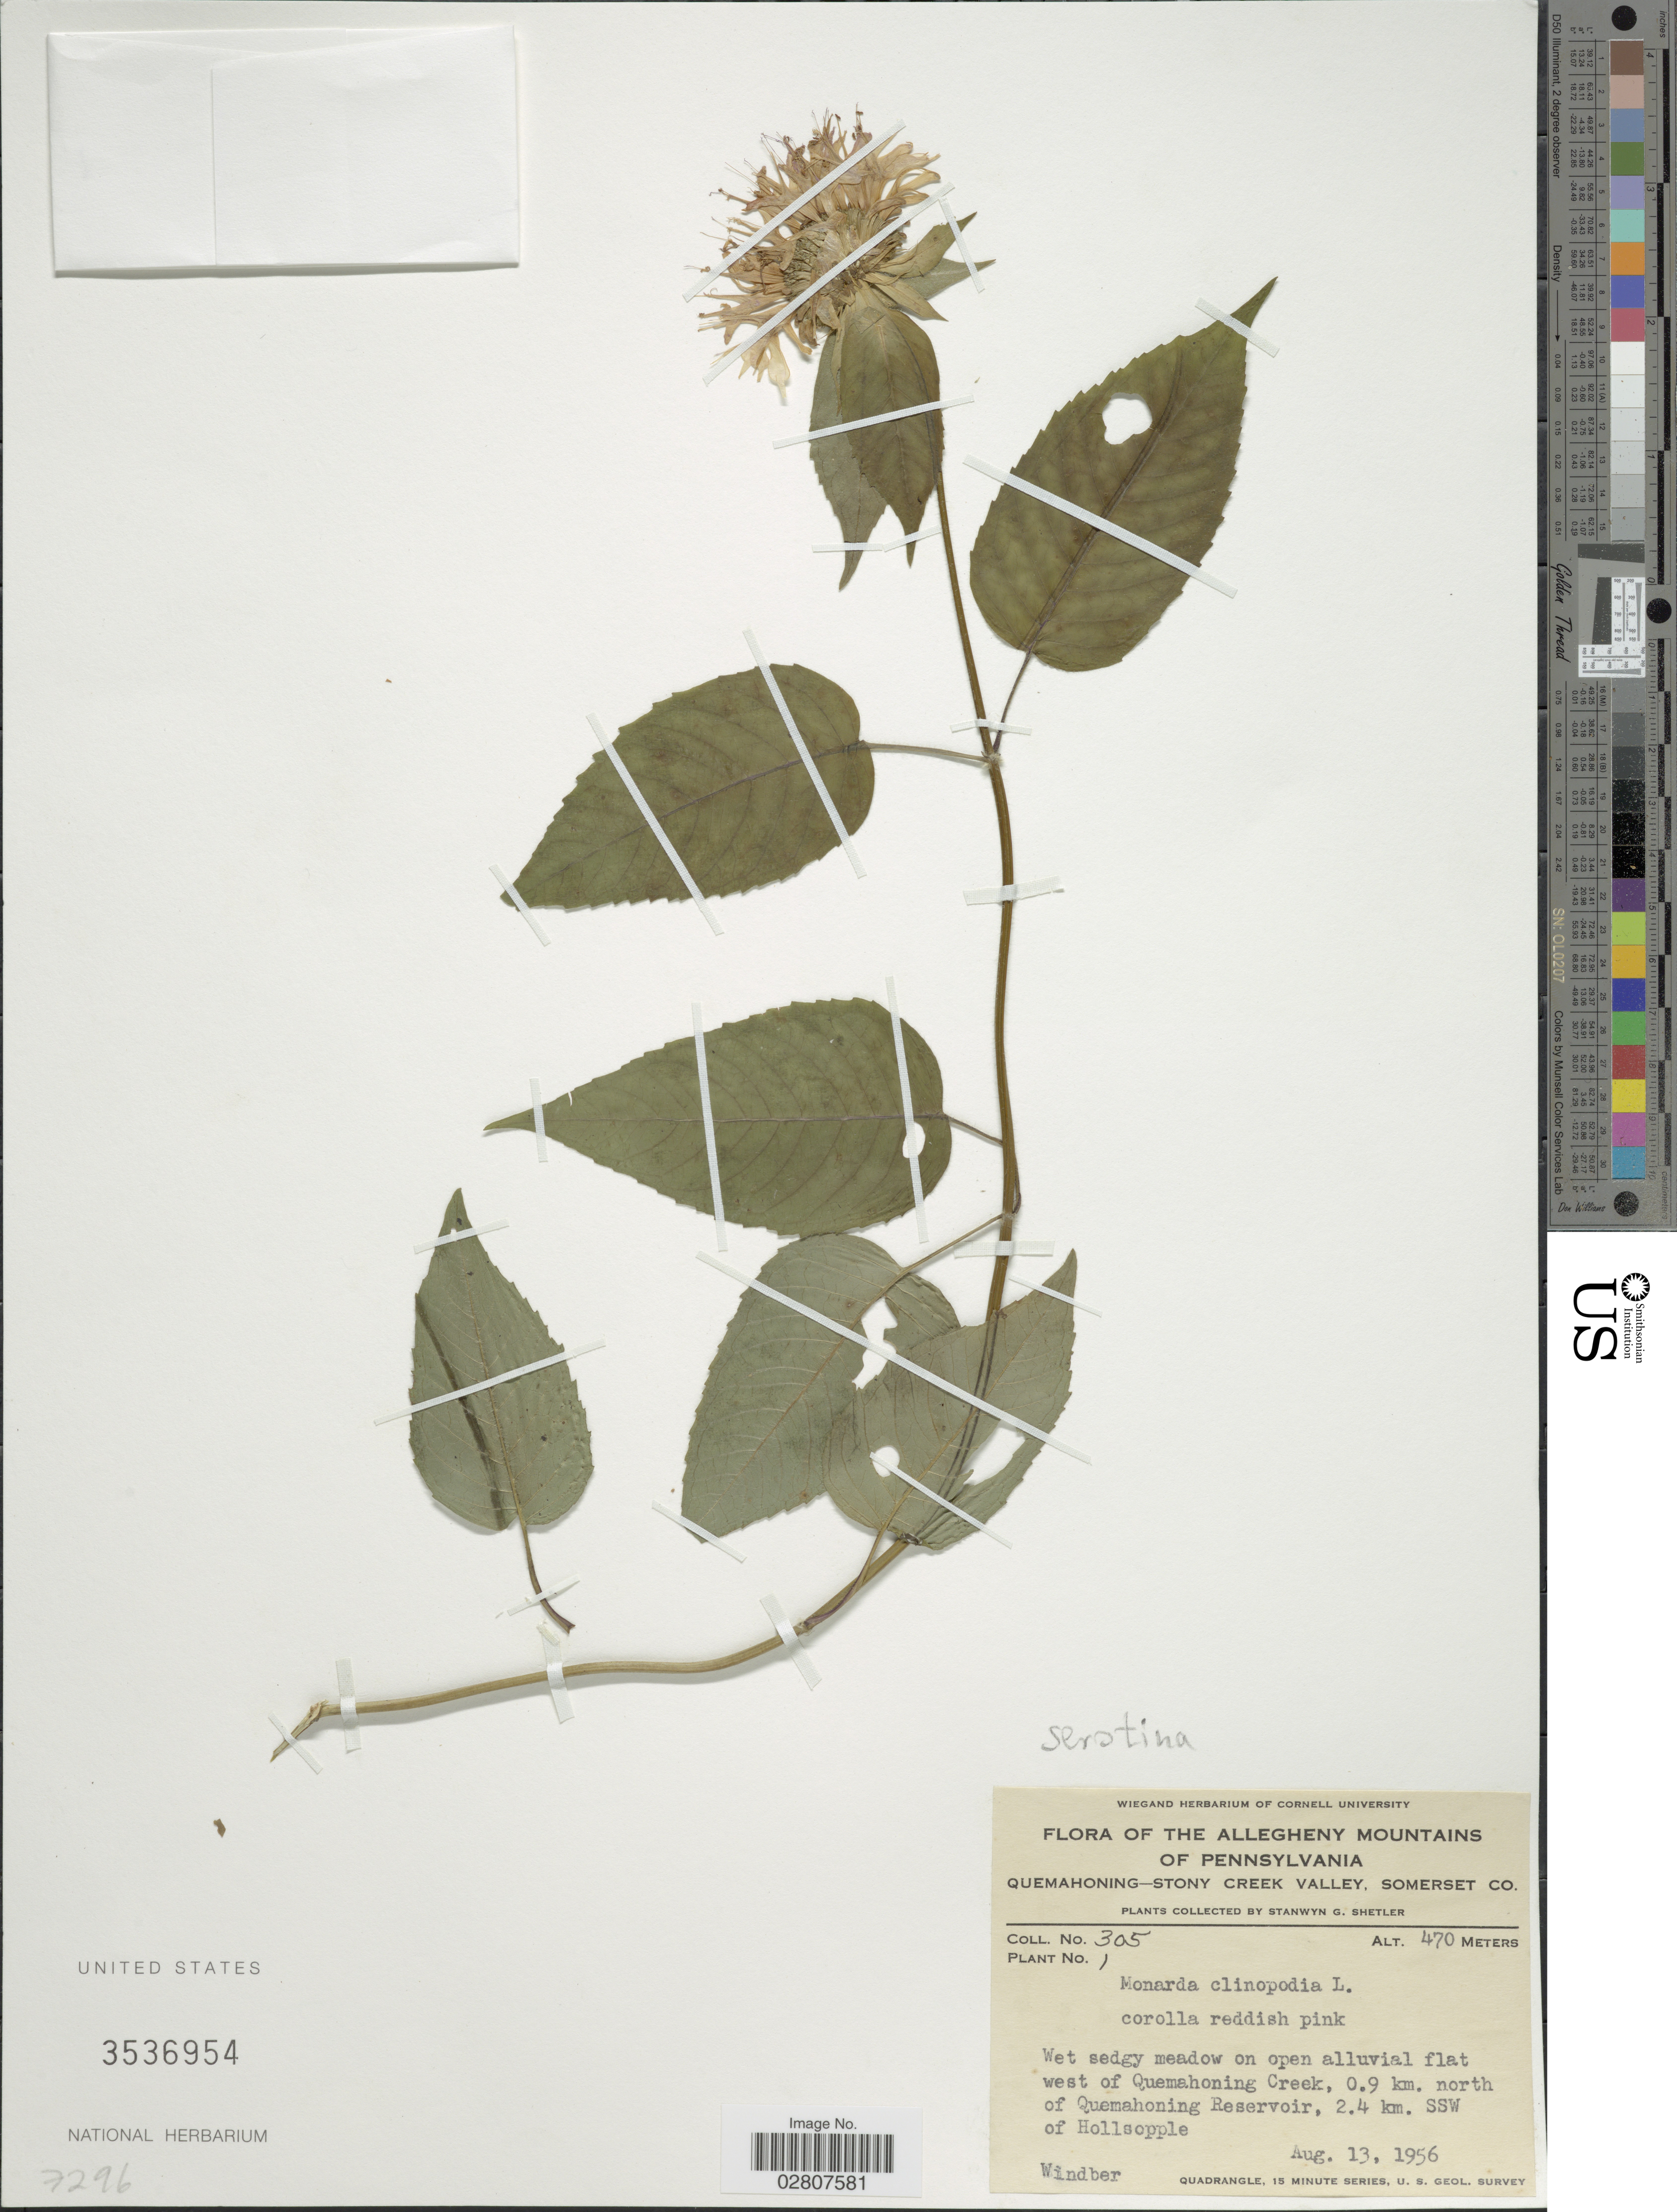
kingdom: Plantae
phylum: Tracheophyta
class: Magnoliopsida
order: Lamiales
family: Lamiaceae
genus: Monarda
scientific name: Monarda clinopodia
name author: L.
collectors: S. Shetler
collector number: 305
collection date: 1956-08-13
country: United States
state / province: Pennsylvania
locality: Allegheny Mountains. Quemahoning-Stony Creek Valley, Somerset Co. Wet sedgy meadow on open alluvial flat west of Quemahoning Creek, 0.9 km. north of Quemahoning Reservoir, 2.4 km. SSW of Hollsopple.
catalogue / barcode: US 3536954